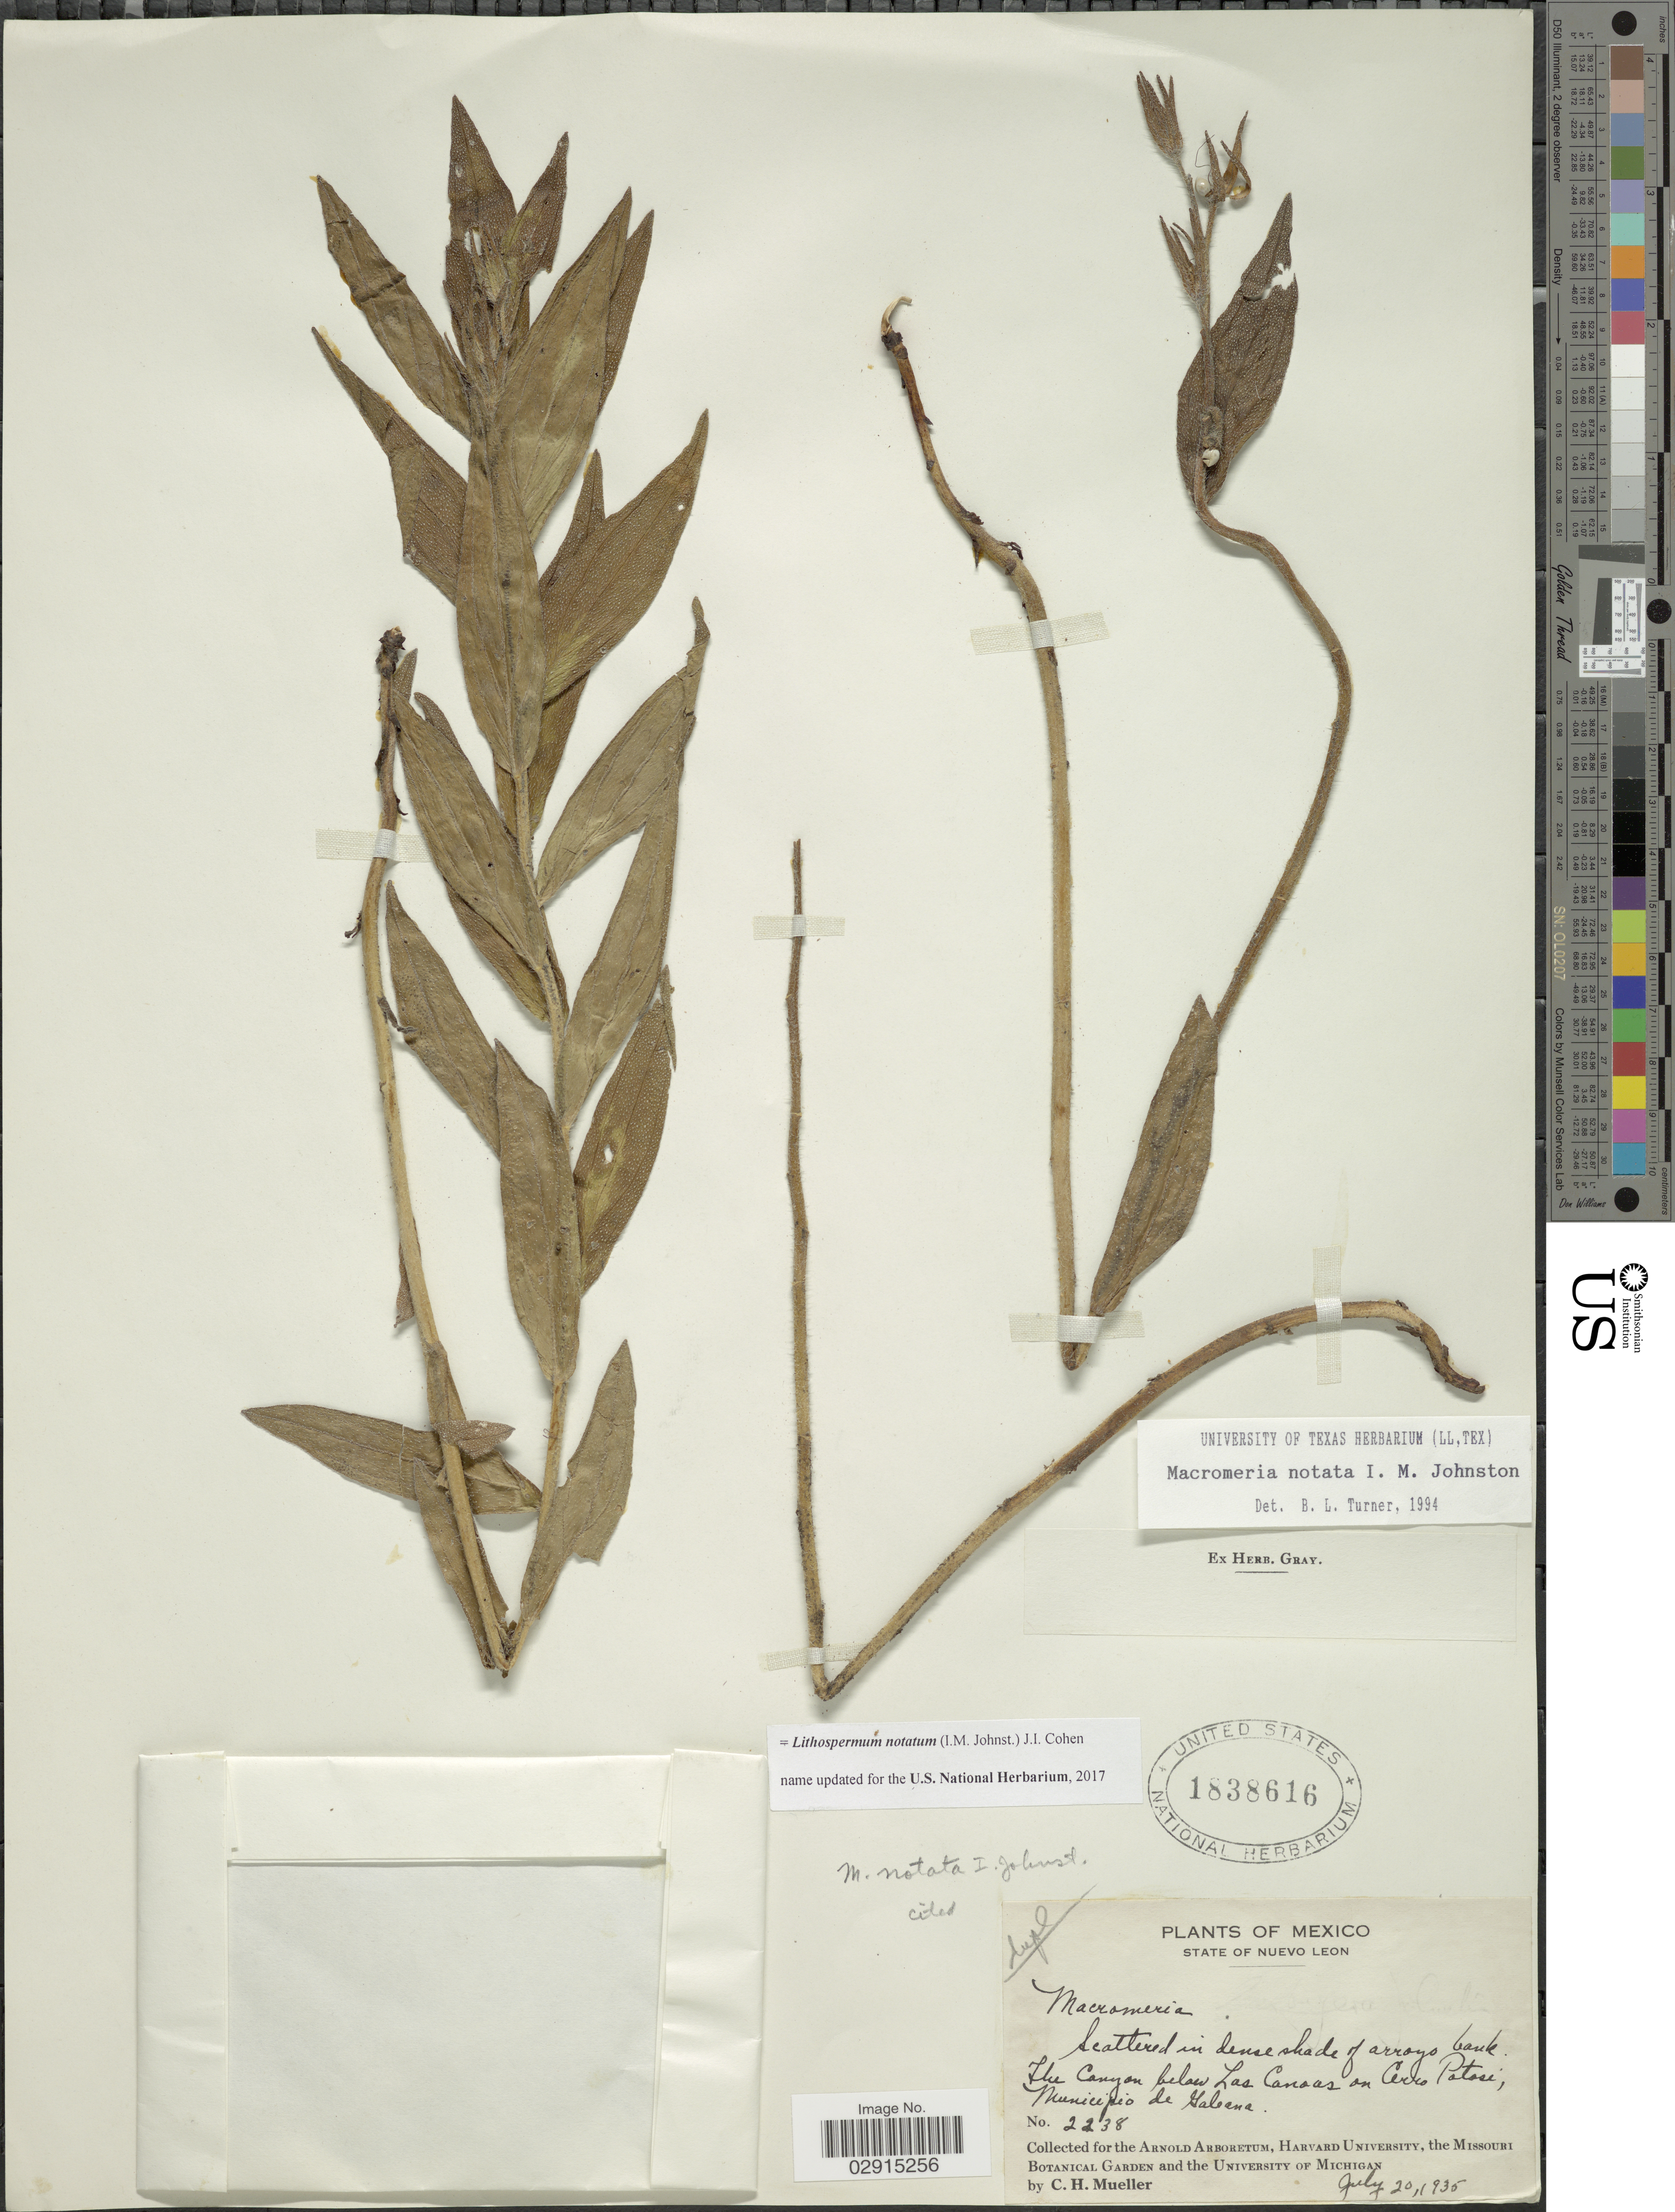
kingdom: Plantae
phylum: Tracheophyta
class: Magnoliopsida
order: Boraginales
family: Boraginaceae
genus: Lithospermum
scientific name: Lithospermum notatum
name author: (I.M. Johnst.) Cohen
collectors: C. H. Mueller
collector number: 2238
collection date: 1935-07-20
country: Mexico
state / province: Nuevo León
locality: The Canyon below Las Canoas on Cerro Potosi, Municipio de Galeana.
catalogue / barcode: US 1838616